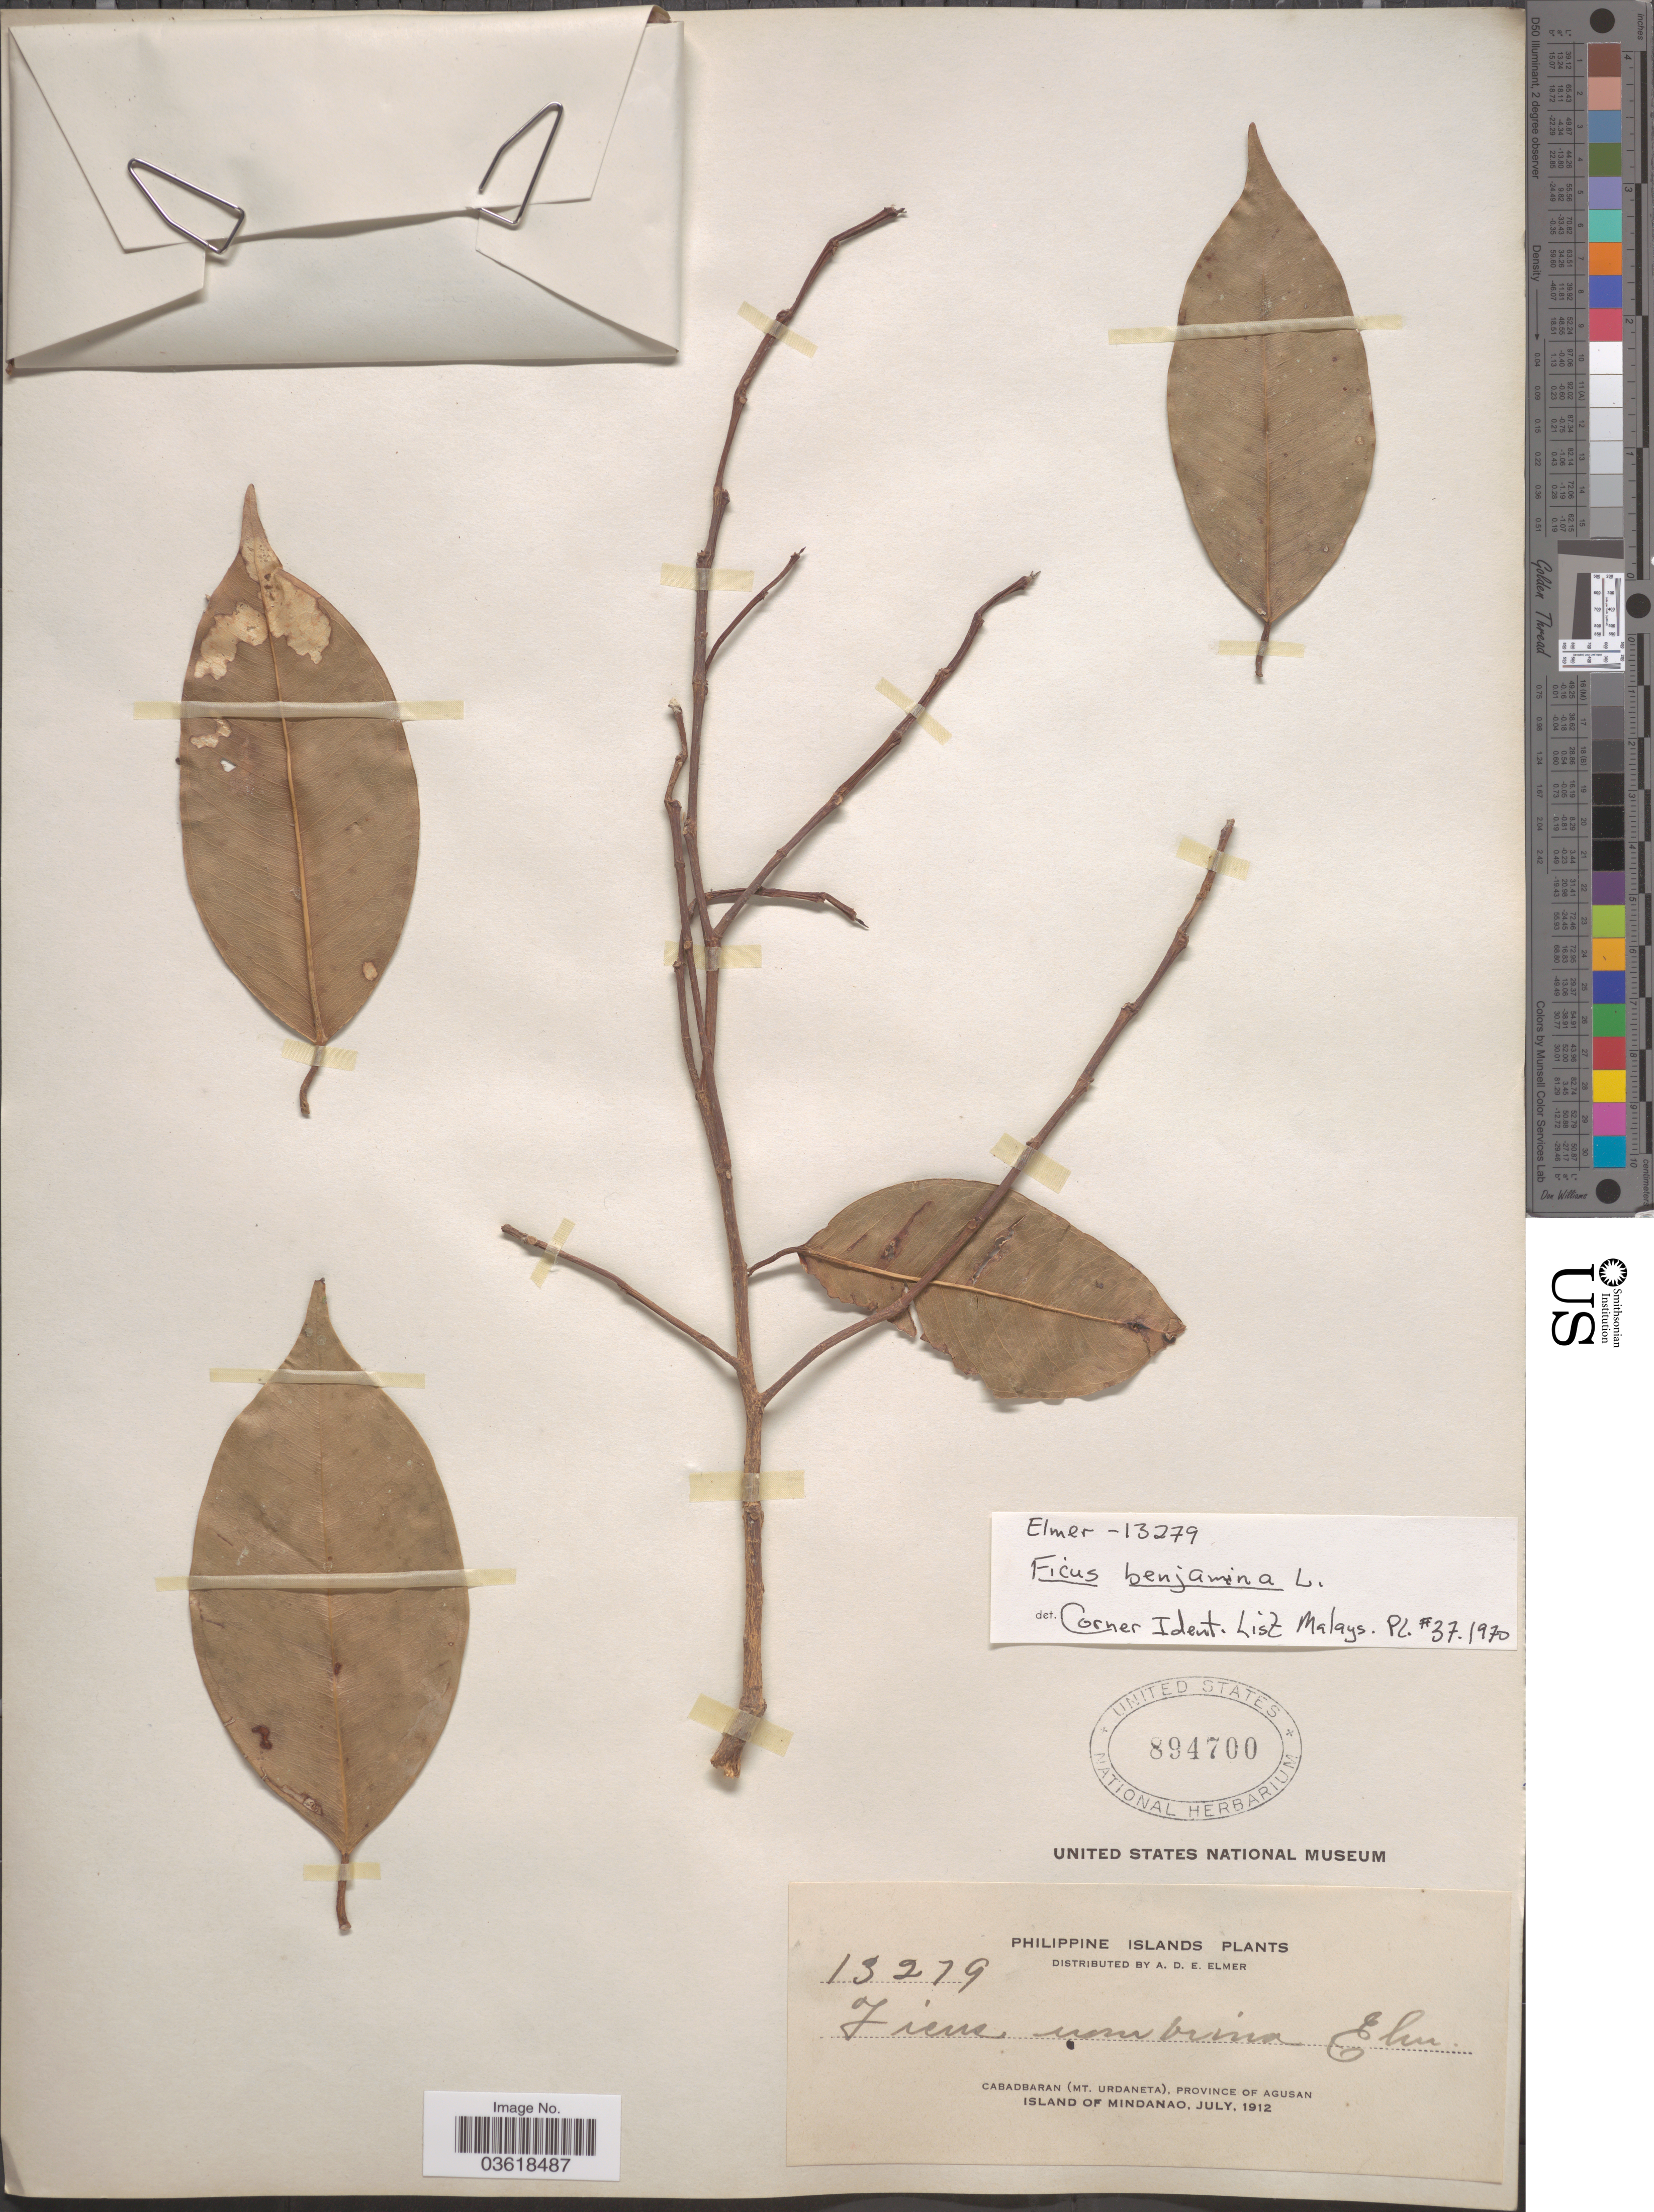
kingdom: Plantae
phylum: Tracheophyta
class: Magnoliopsida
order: Rosales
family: Moraceae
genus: Ficus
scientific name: Ficus benjamina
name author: L.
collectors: A. D. E. Elmer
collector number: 13279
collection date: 1912-07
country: Philippines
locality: Philippine Islands. Cabadbaran (Mt. Urdaneta), Province of Agusan. Island of Mindanao.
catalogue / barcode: US 894700